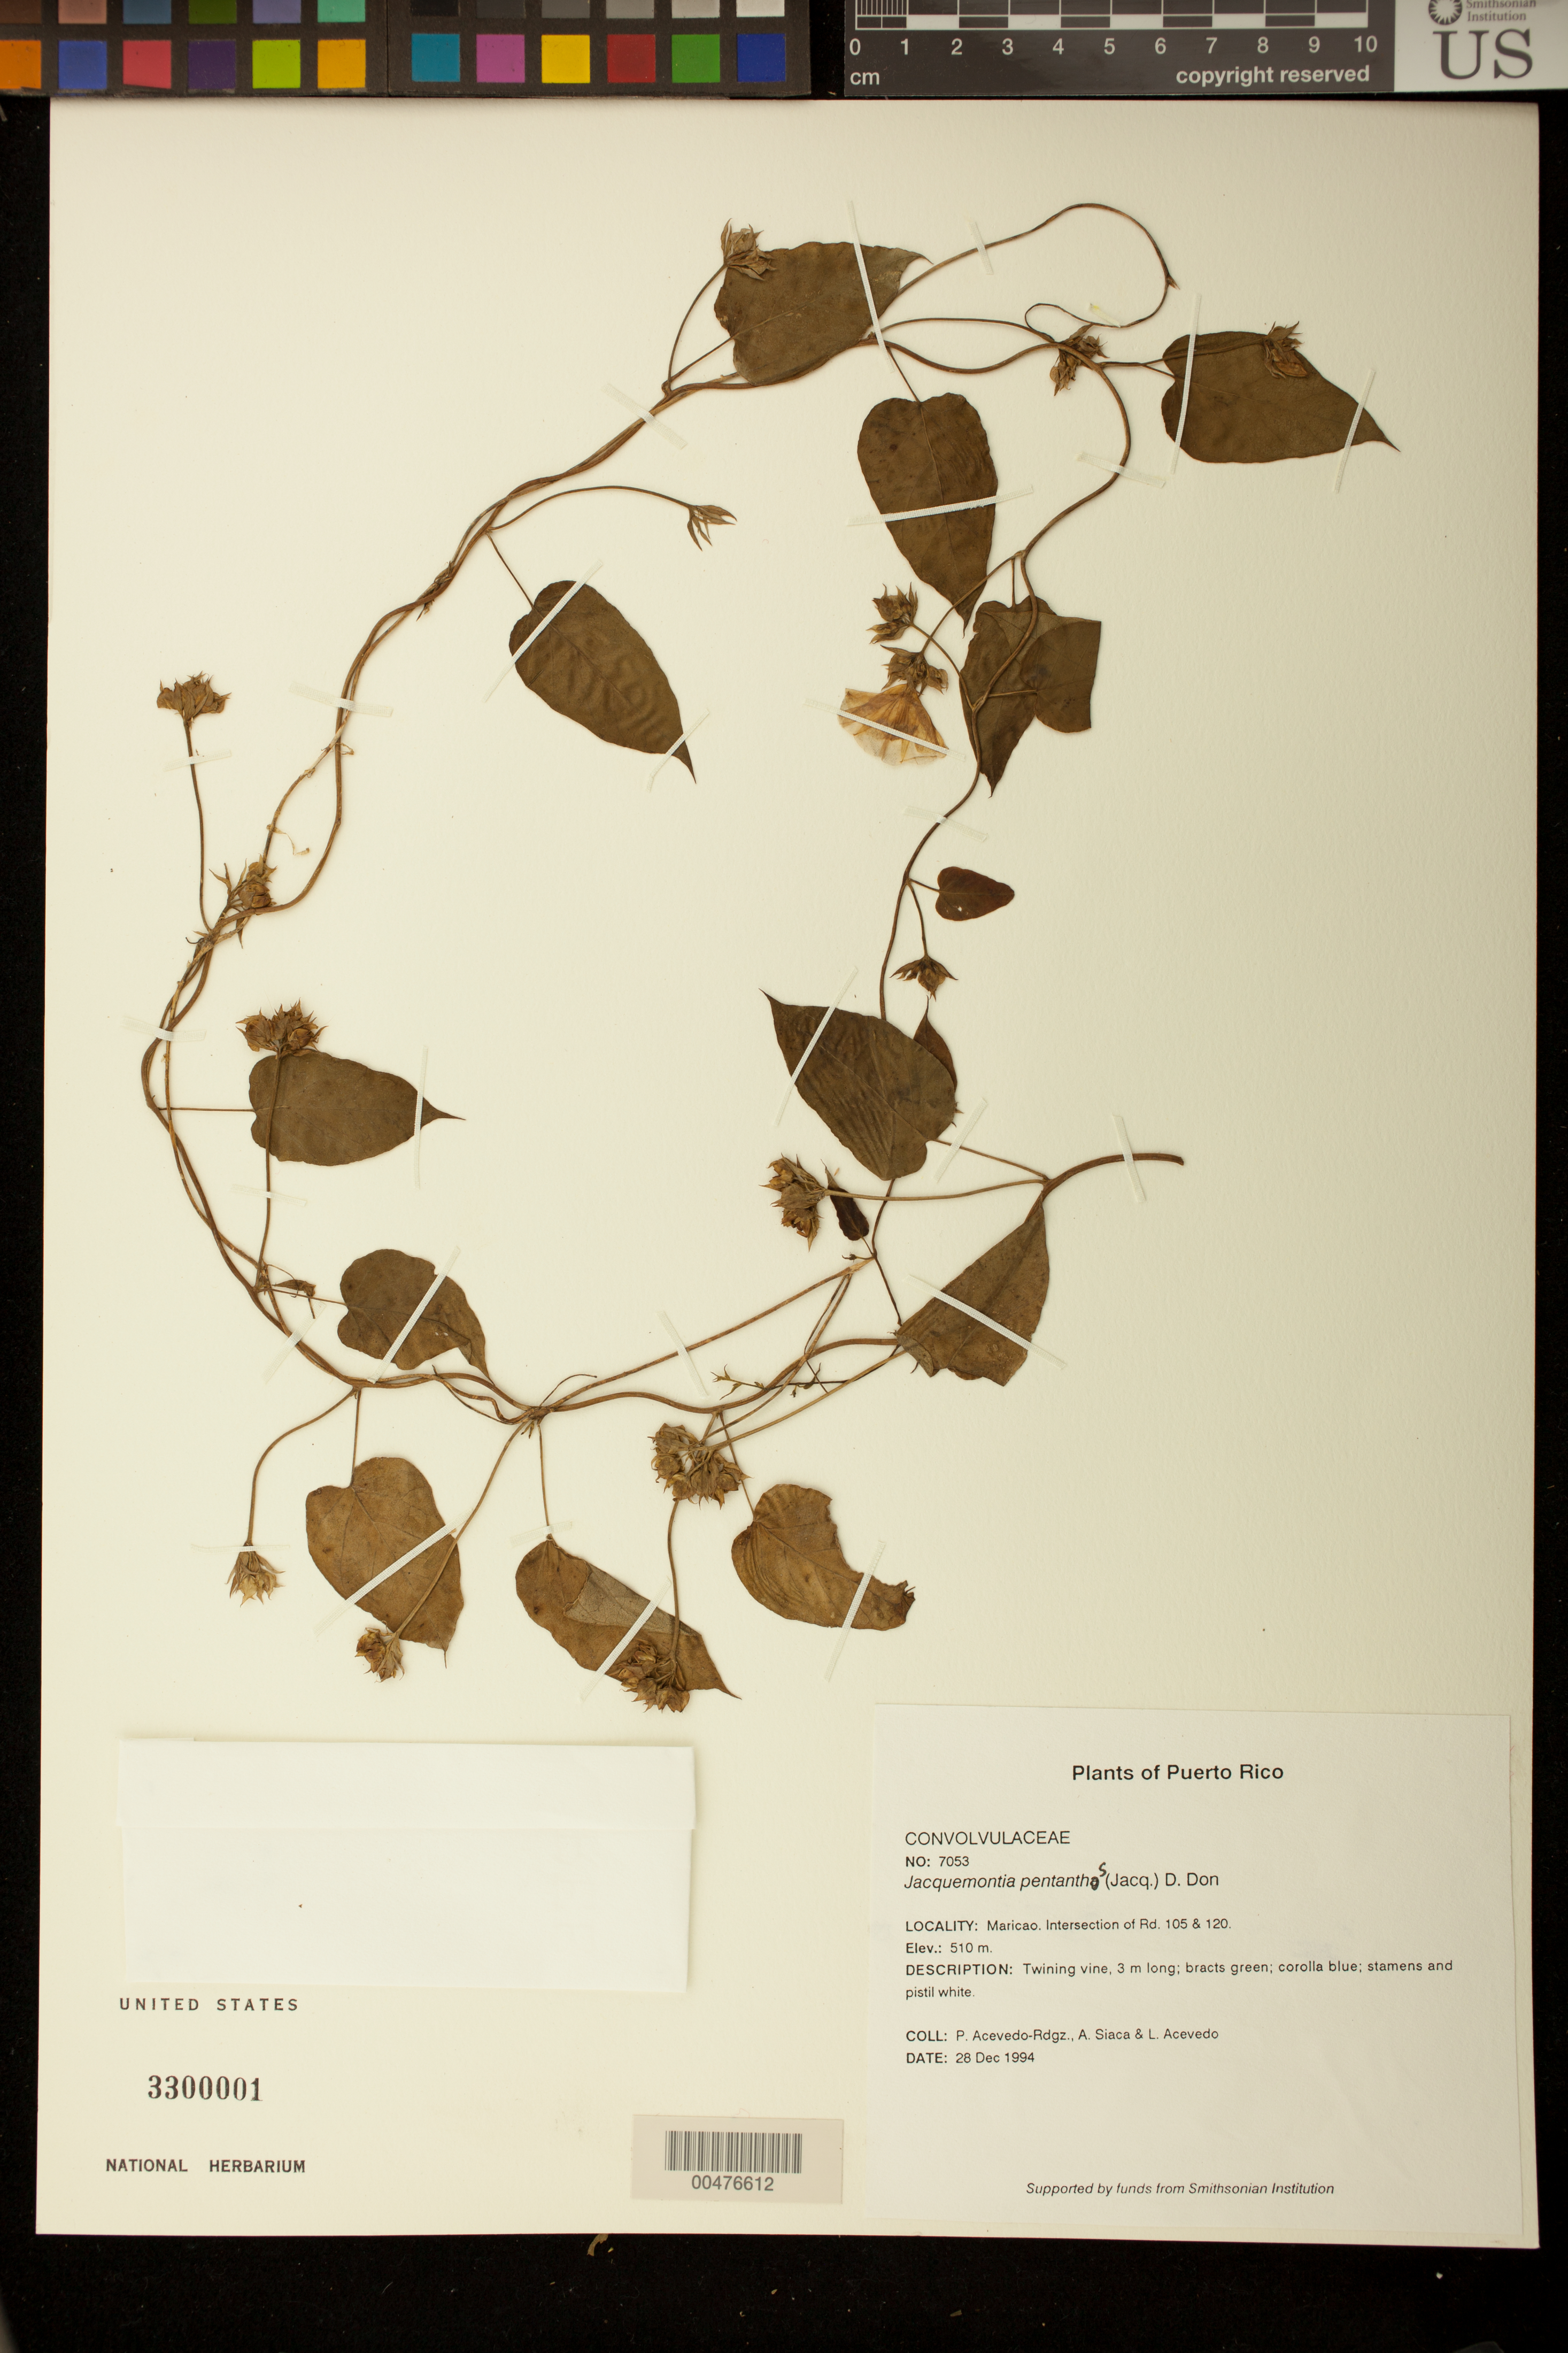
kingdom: Plantae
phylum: Tracheophyta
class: Magnoliopsida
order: Solanales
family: Convolvulaceae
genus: Jacquemontia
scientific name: Jacquemontia pentanthos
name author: (Jacq.) G. Don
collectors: P. Acevedo-Rodr., A. Siaca & L. Acevedo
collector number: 7053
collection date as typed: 28 Dec 1994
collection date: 1994-12-28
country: Puerto Rico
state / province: Maricao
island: Puerto Rico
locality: Maricao. Intersection of Rd. 105 & 120.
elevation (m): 510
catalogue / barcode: US 3300001